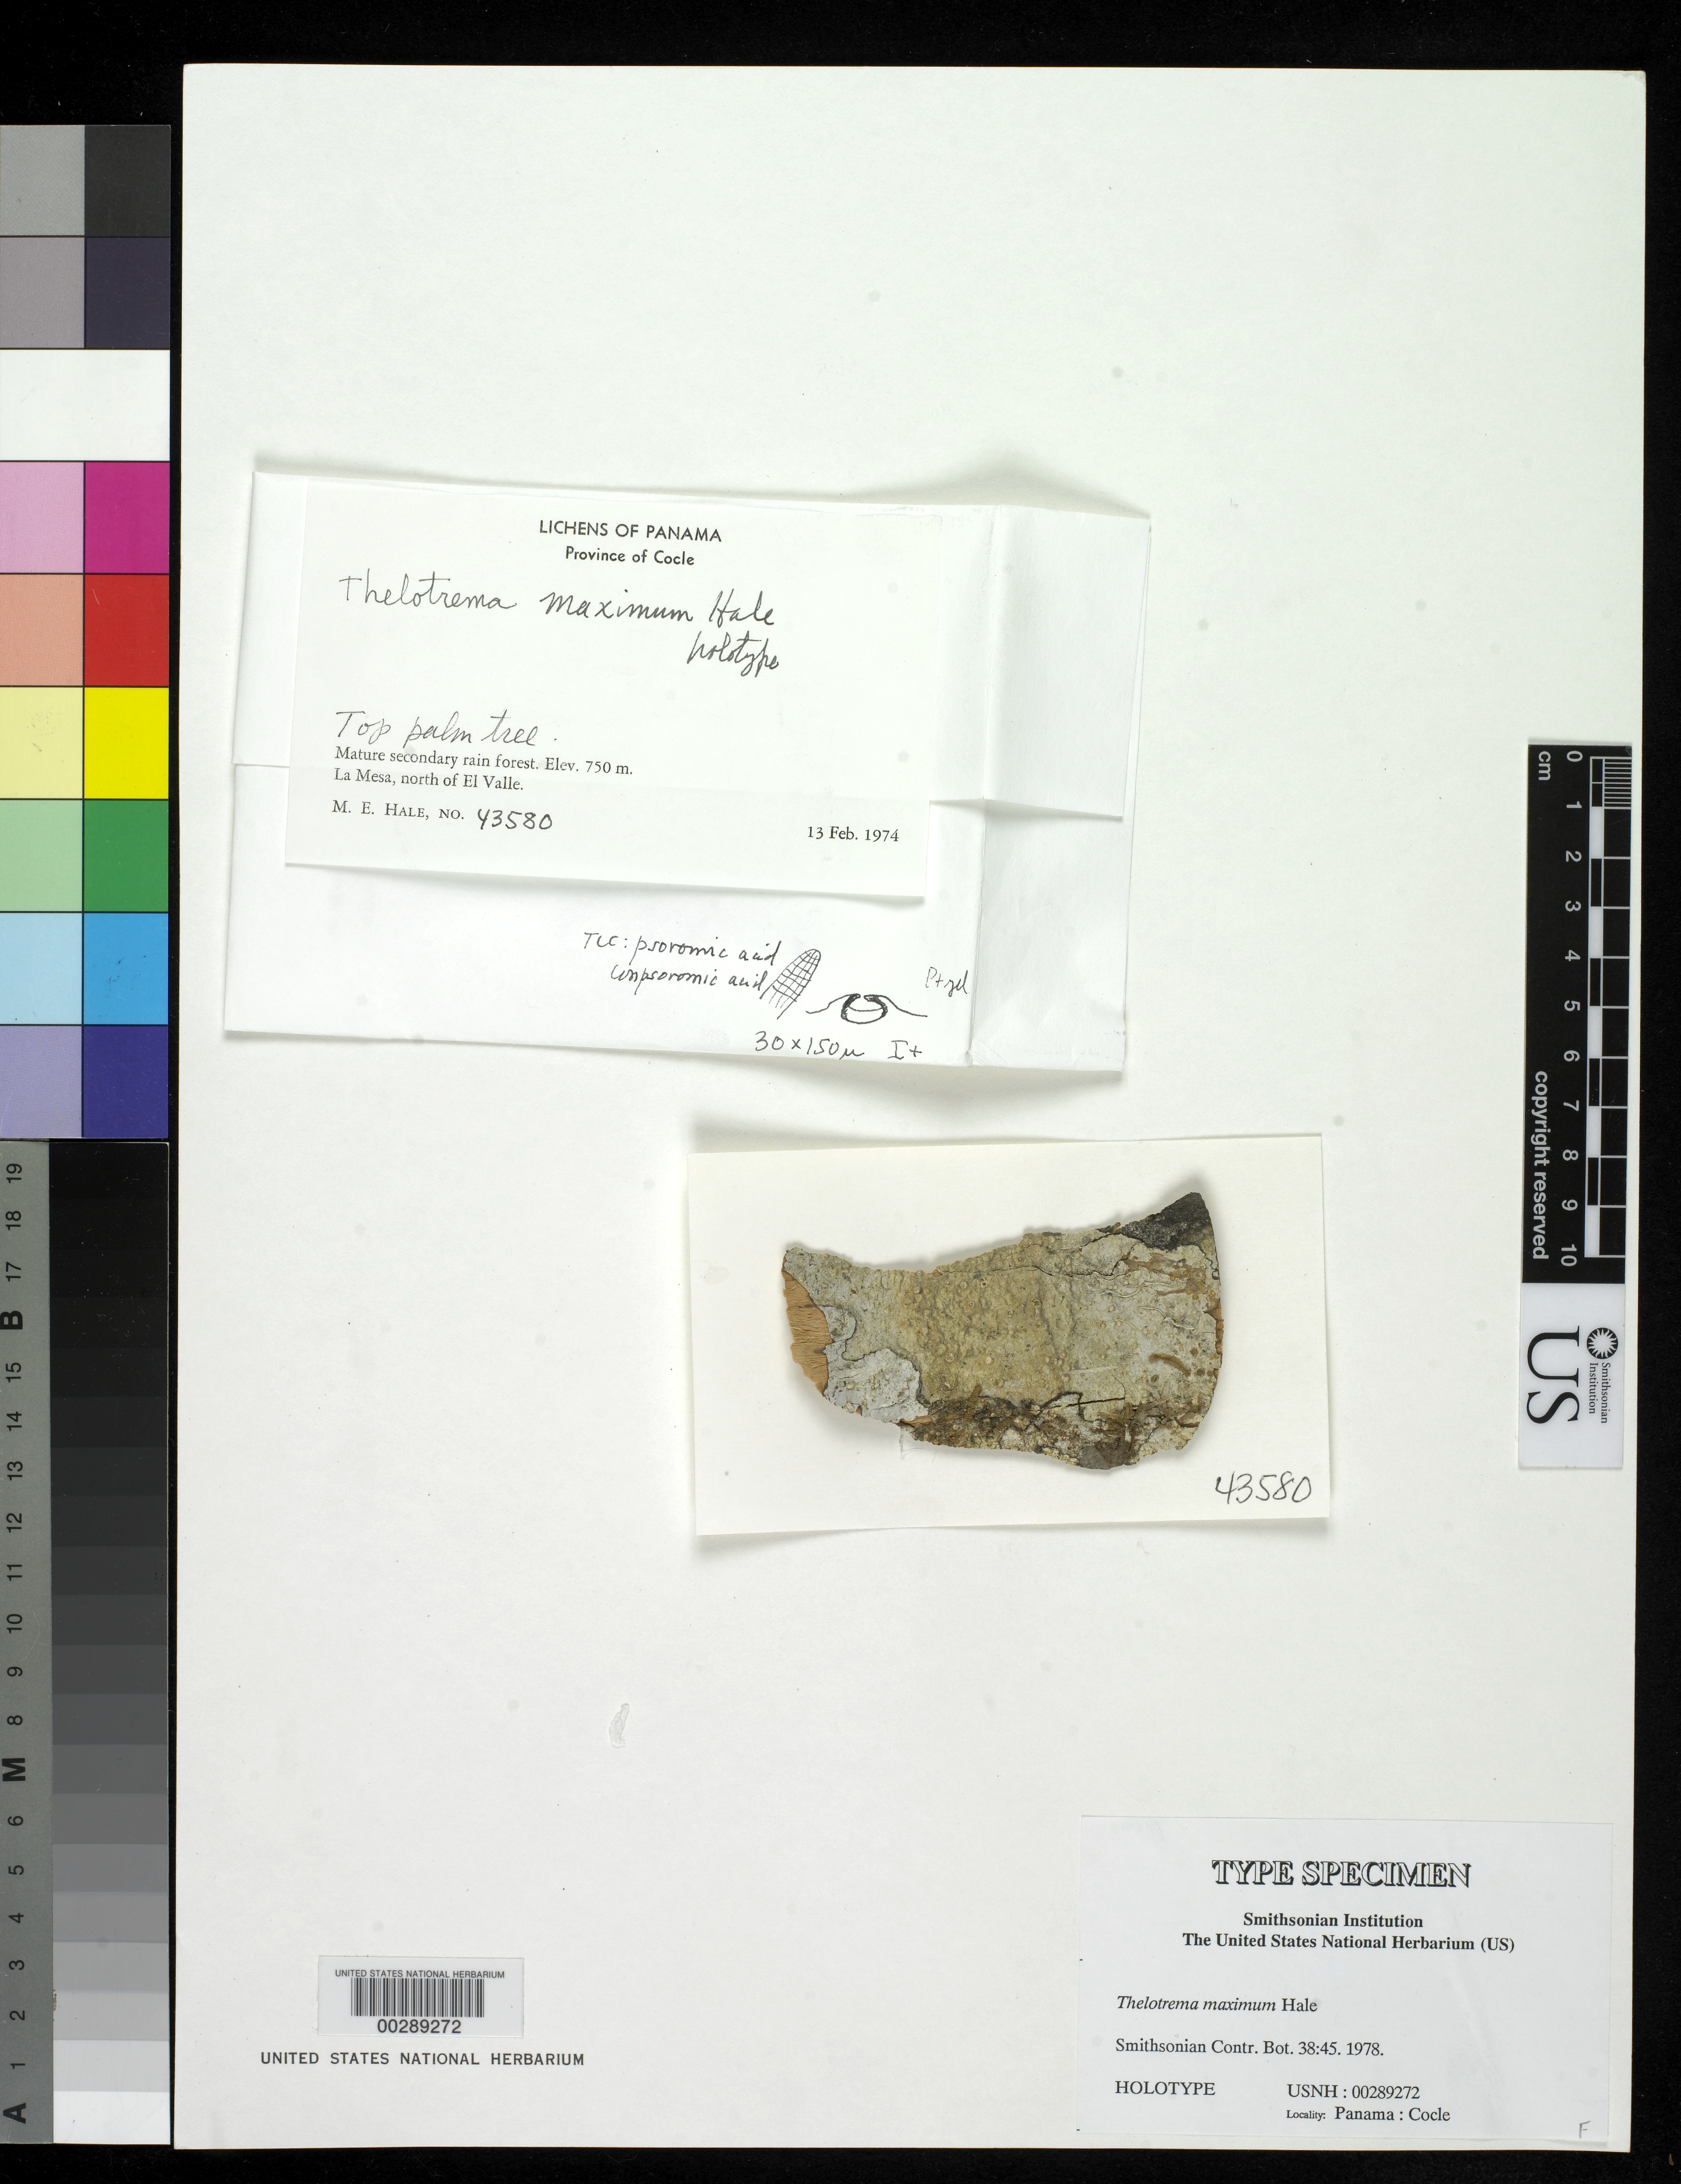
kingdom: Fungi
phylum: Ascomycota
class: Lecanoromycetes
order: Ostropales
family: Graphidaceae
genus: Thelotrema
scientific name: Thelotrema maximum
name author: Hale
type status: Holotype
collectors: M. Hale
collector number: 43580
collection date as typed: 13 Feb 1974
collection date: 1974-02-13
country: Panama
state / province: Coclé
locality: La Mesa, N of el Valle, top of palm tree in secondary rain forest.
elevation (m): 750